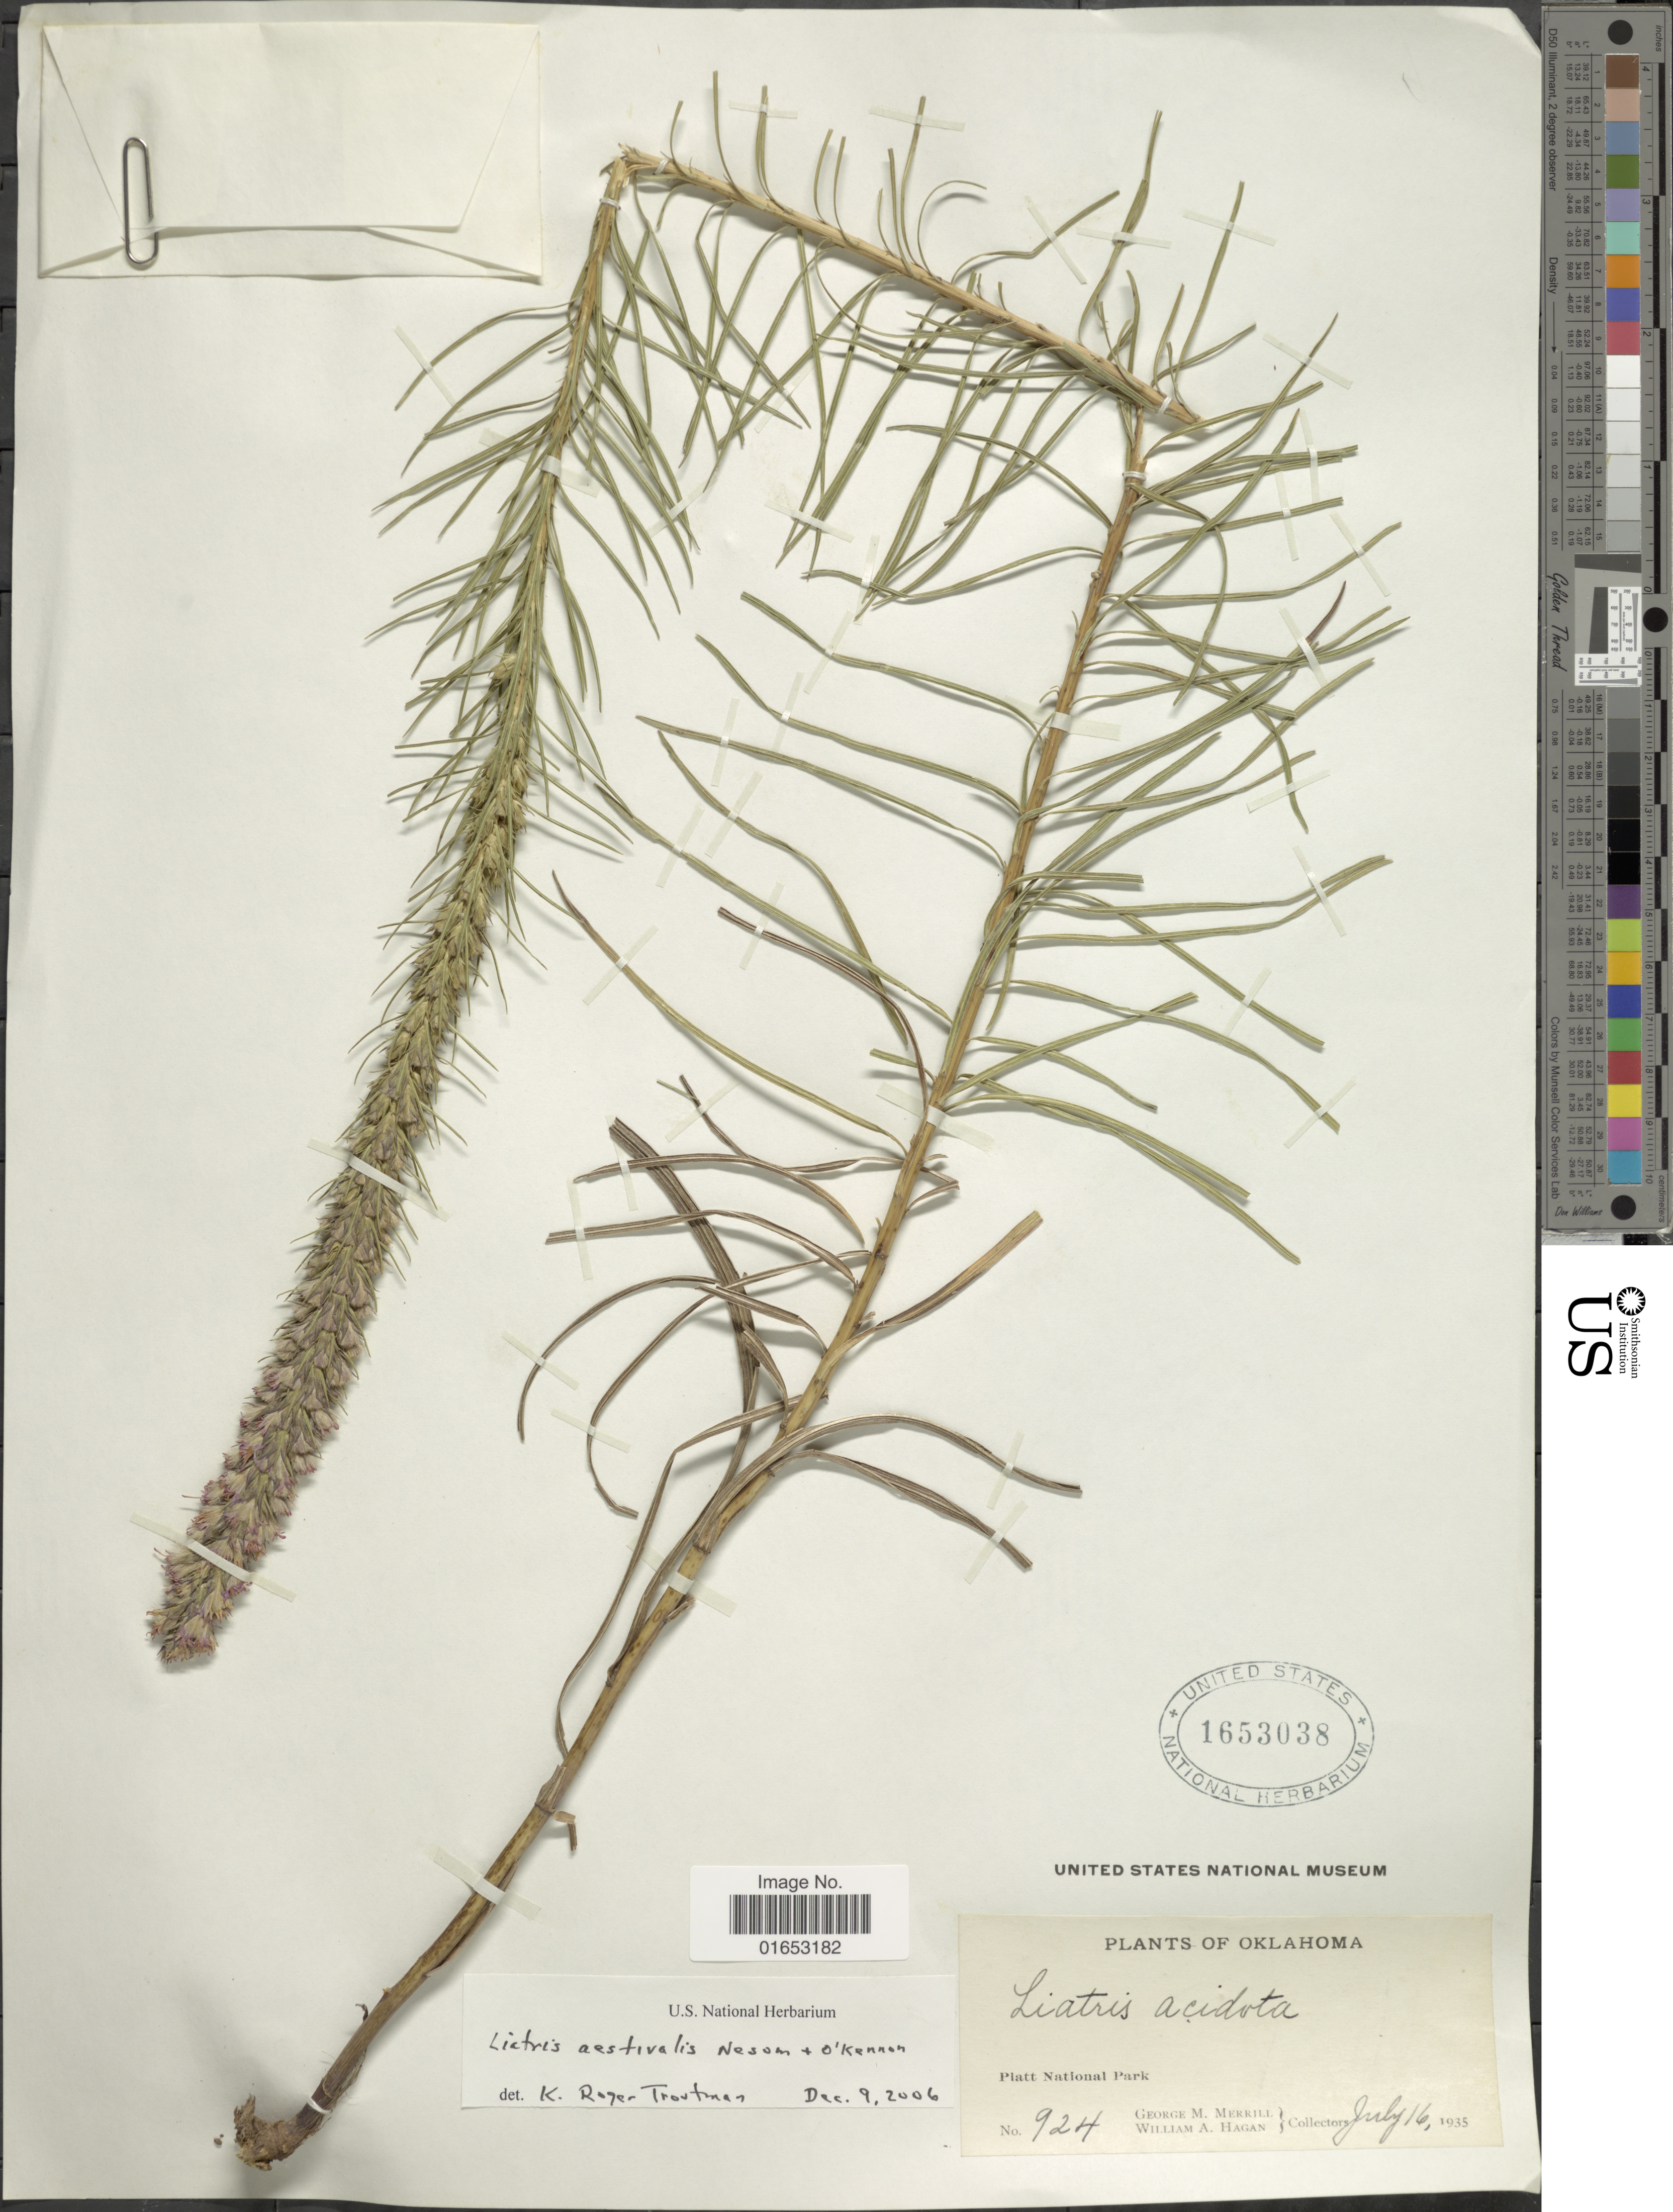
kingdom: Plantae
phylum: Tracheophyta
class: Magnoliopsida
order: Asterales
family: Asteraceae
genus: Liatris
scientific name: Liatris aestivalis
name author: G.L. Nesom & O'Kennon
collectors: G. M. Merrill & W. Hagan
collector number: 924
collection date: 1935-07-16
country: United States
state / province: Oklahoma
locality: Platt National Park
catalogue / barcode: US 1653038